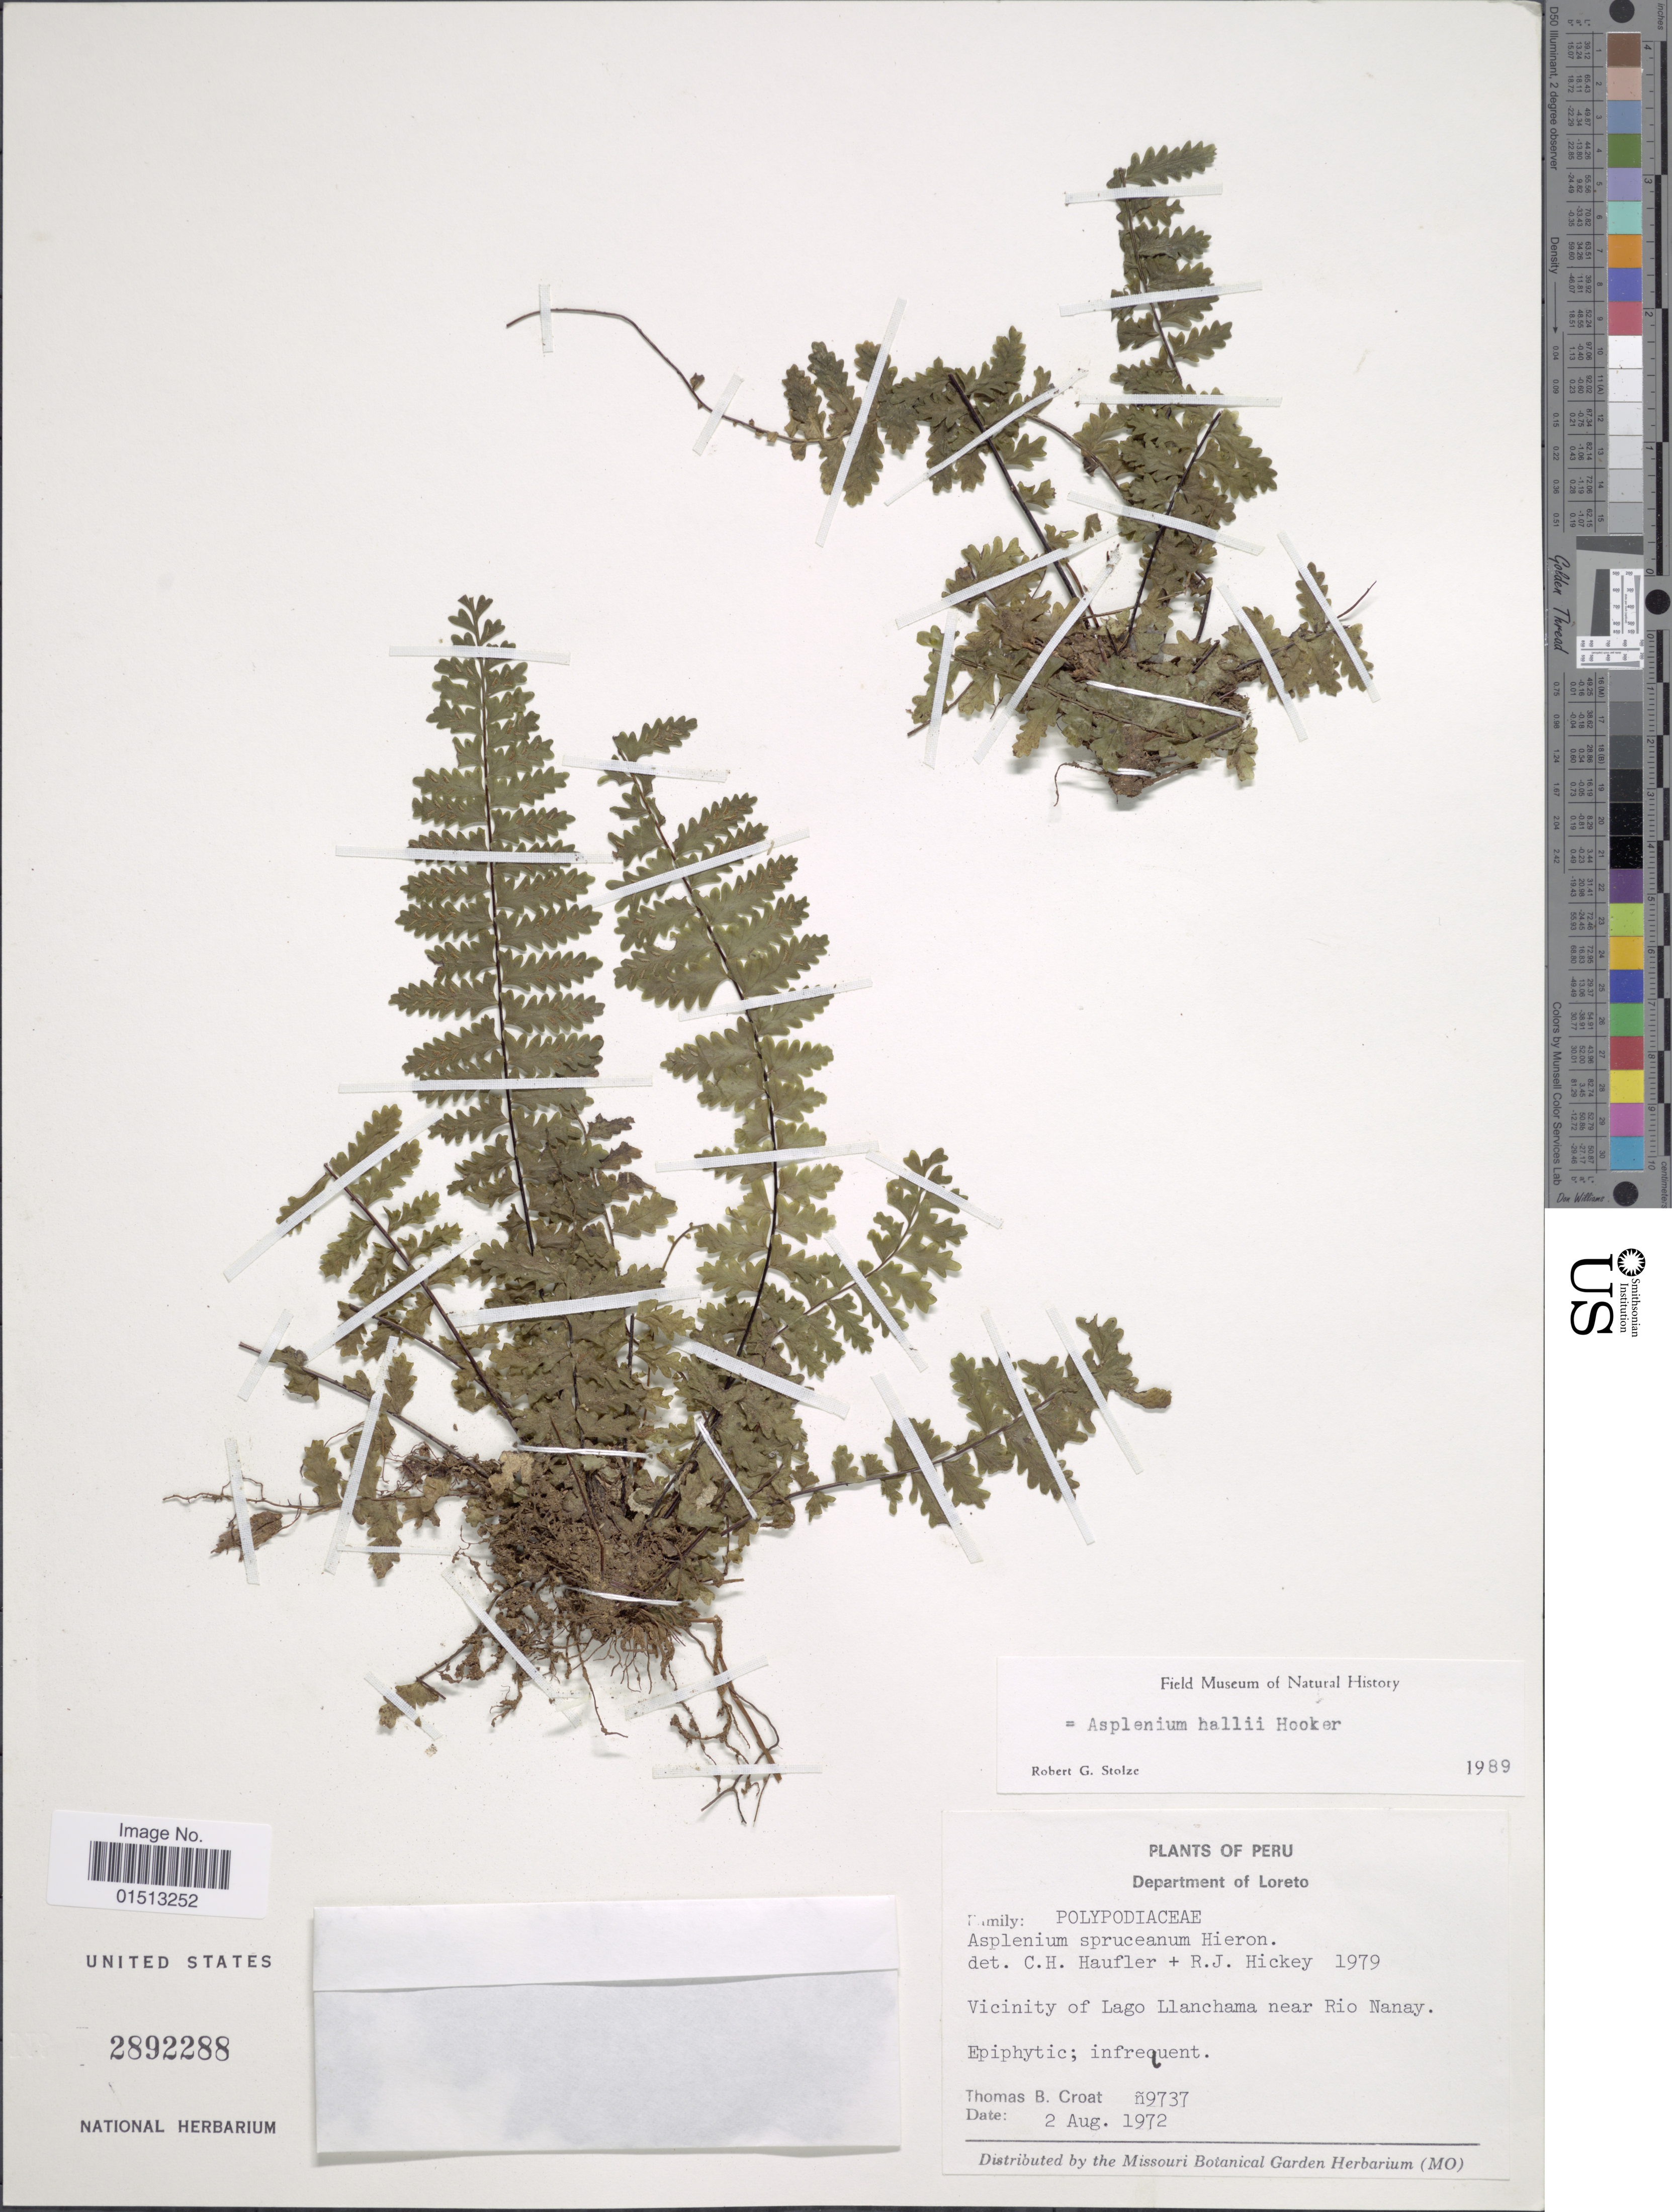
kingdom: Plantae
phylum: Tracheophyta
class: Polypodiopsida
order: Polypodiales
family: Aspleniaceae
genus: Asplenium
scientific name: Asplenium spruceanum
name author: Hieron.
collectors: T. B. Croat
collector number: ñ9737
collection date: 1972-08-02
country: Peru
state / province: Loreto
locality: Vicinity of Lago Llanchama near Rio Nanay.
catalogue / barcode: US 2892288